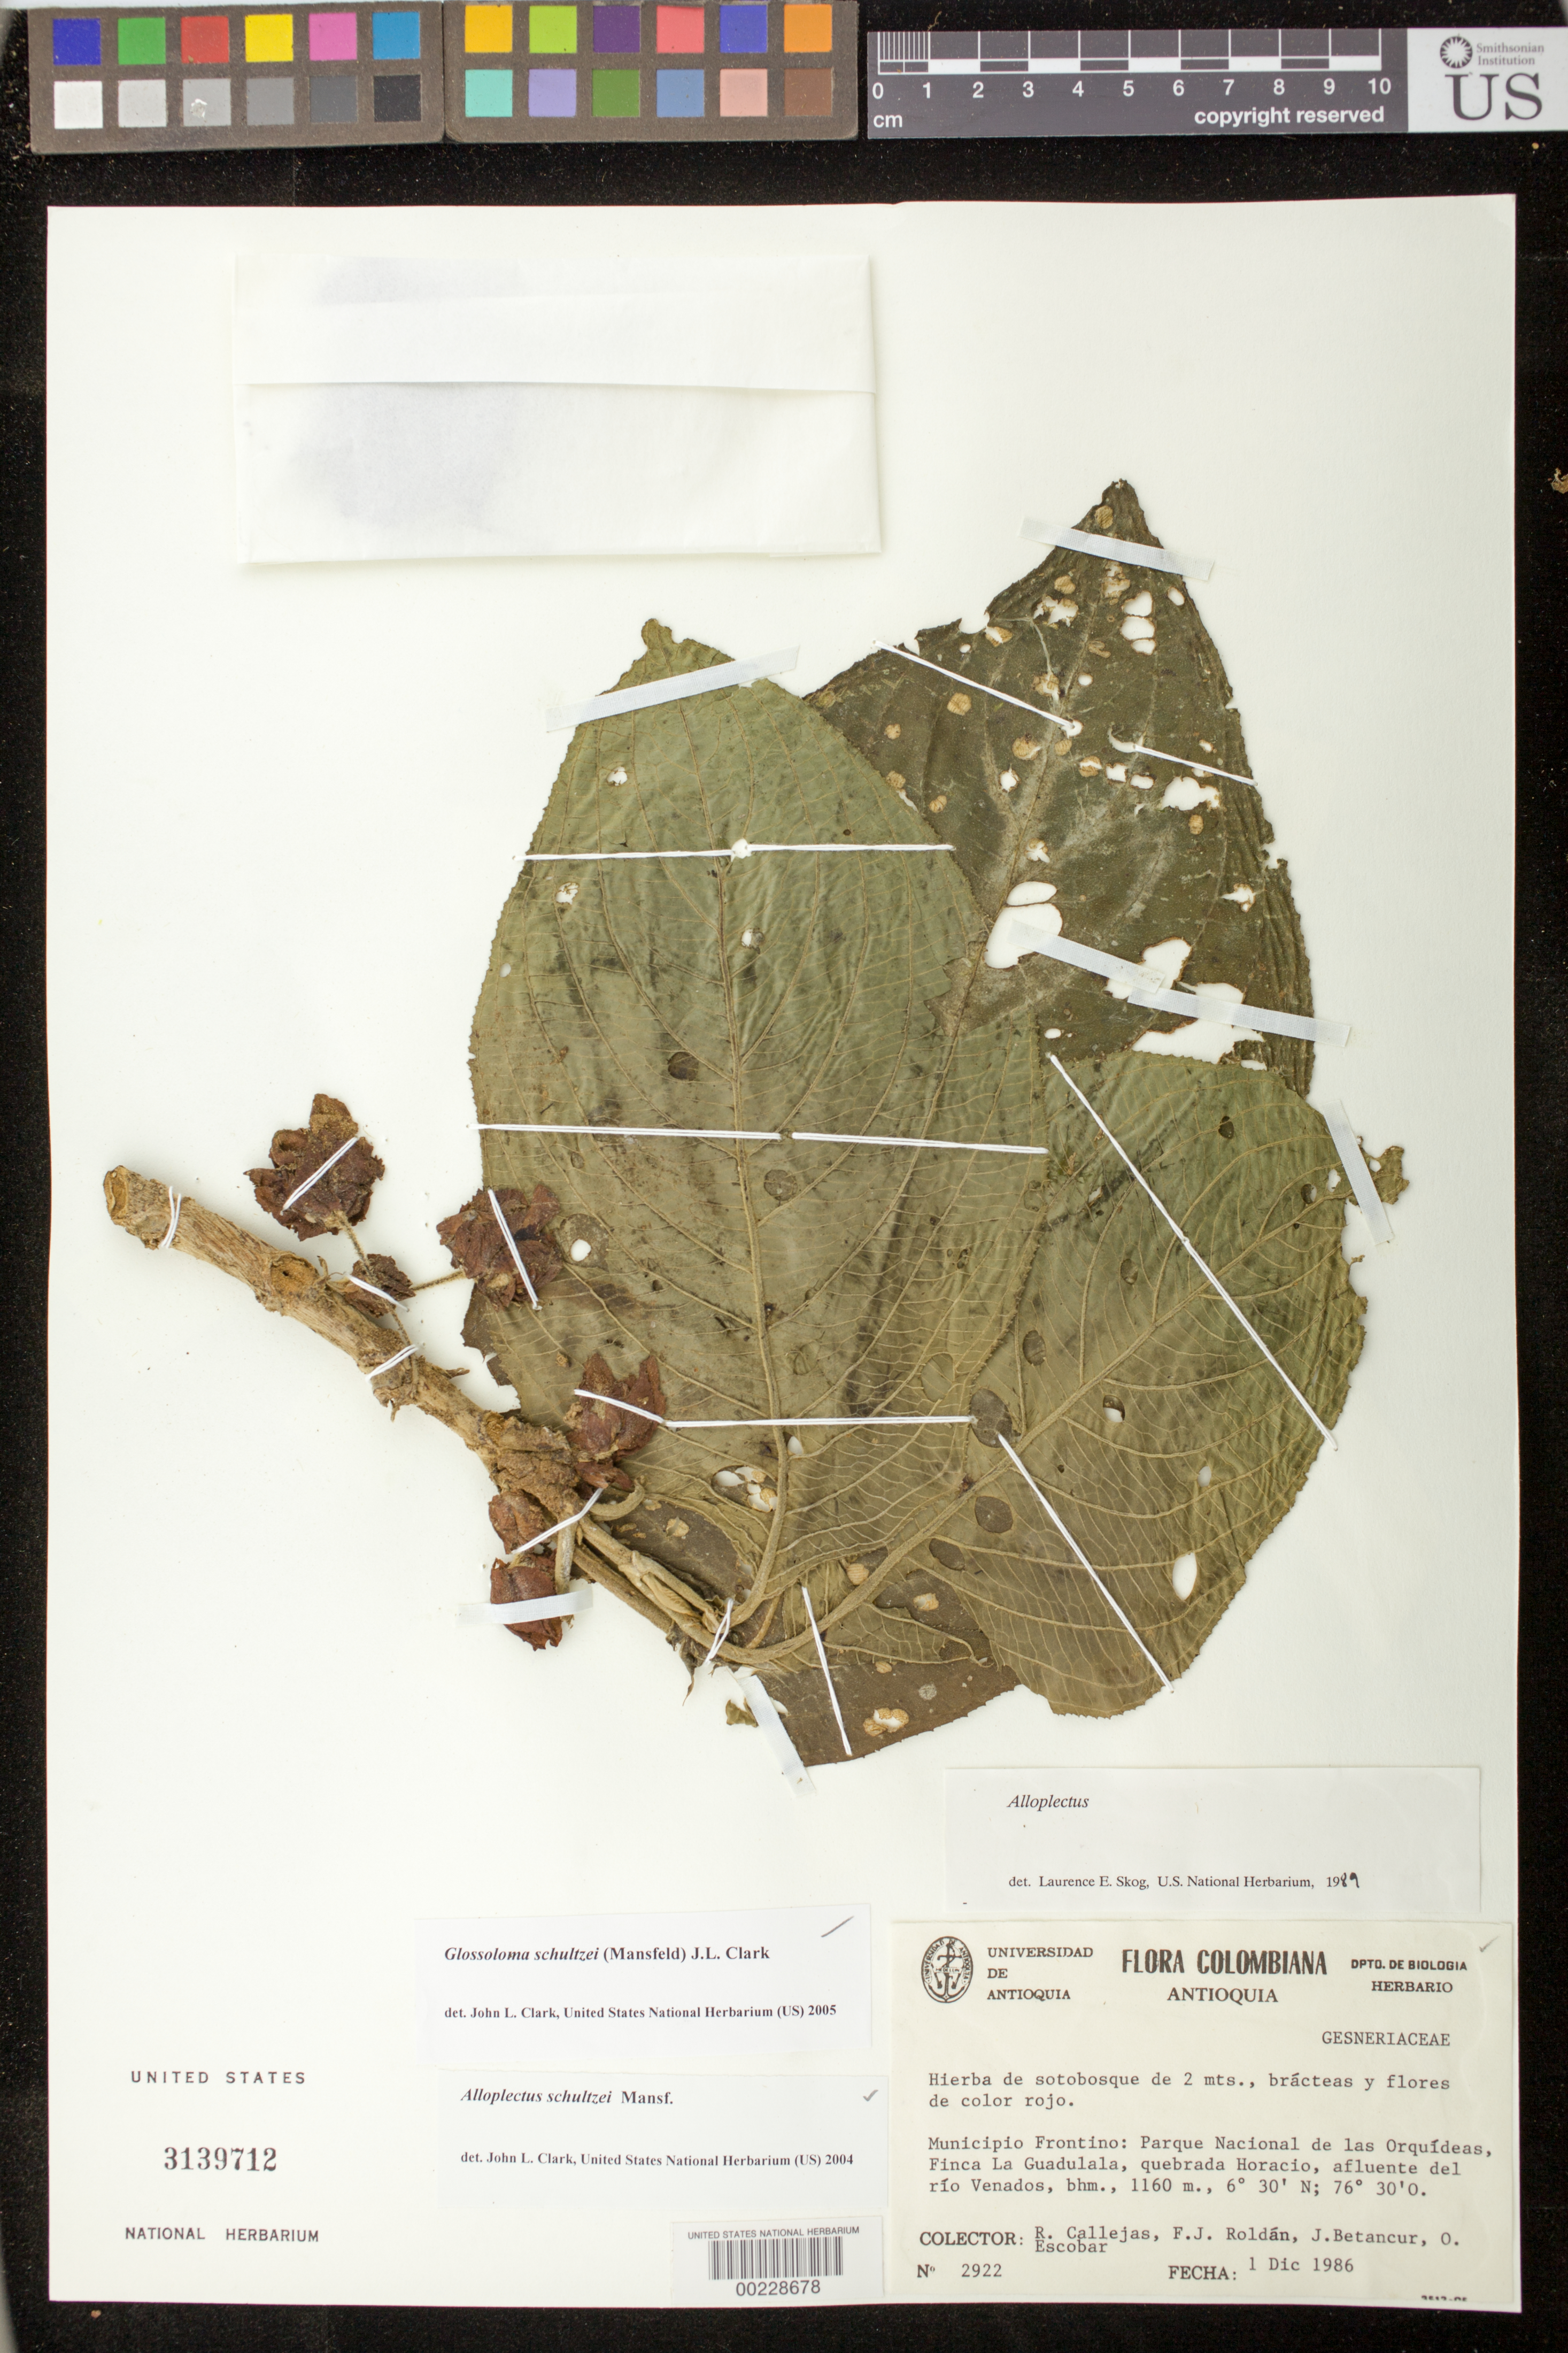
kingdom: Plantae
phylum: Tracheophyta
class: Magnoliopsida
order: Lamiales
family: Gesneriaceae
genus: Glossoloma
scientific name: Glossoloma schultzei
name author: (Mansf.) J.L. Clark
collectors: R. Callejas, F. J. Roldán, J. C. Betancur & O. D. Escobar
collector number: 2922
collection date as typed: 01 Dec 1986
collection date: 1986-12-01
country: Colombia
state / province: Antioquia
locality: Mpio. Frontino, Parque Nacional de Las Orquideas, Finca la Guadulala, Quebrada Horacio, tributary of Rio Venados, bhm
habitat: In undergrowth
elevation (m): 1160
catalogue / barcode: US 3139712